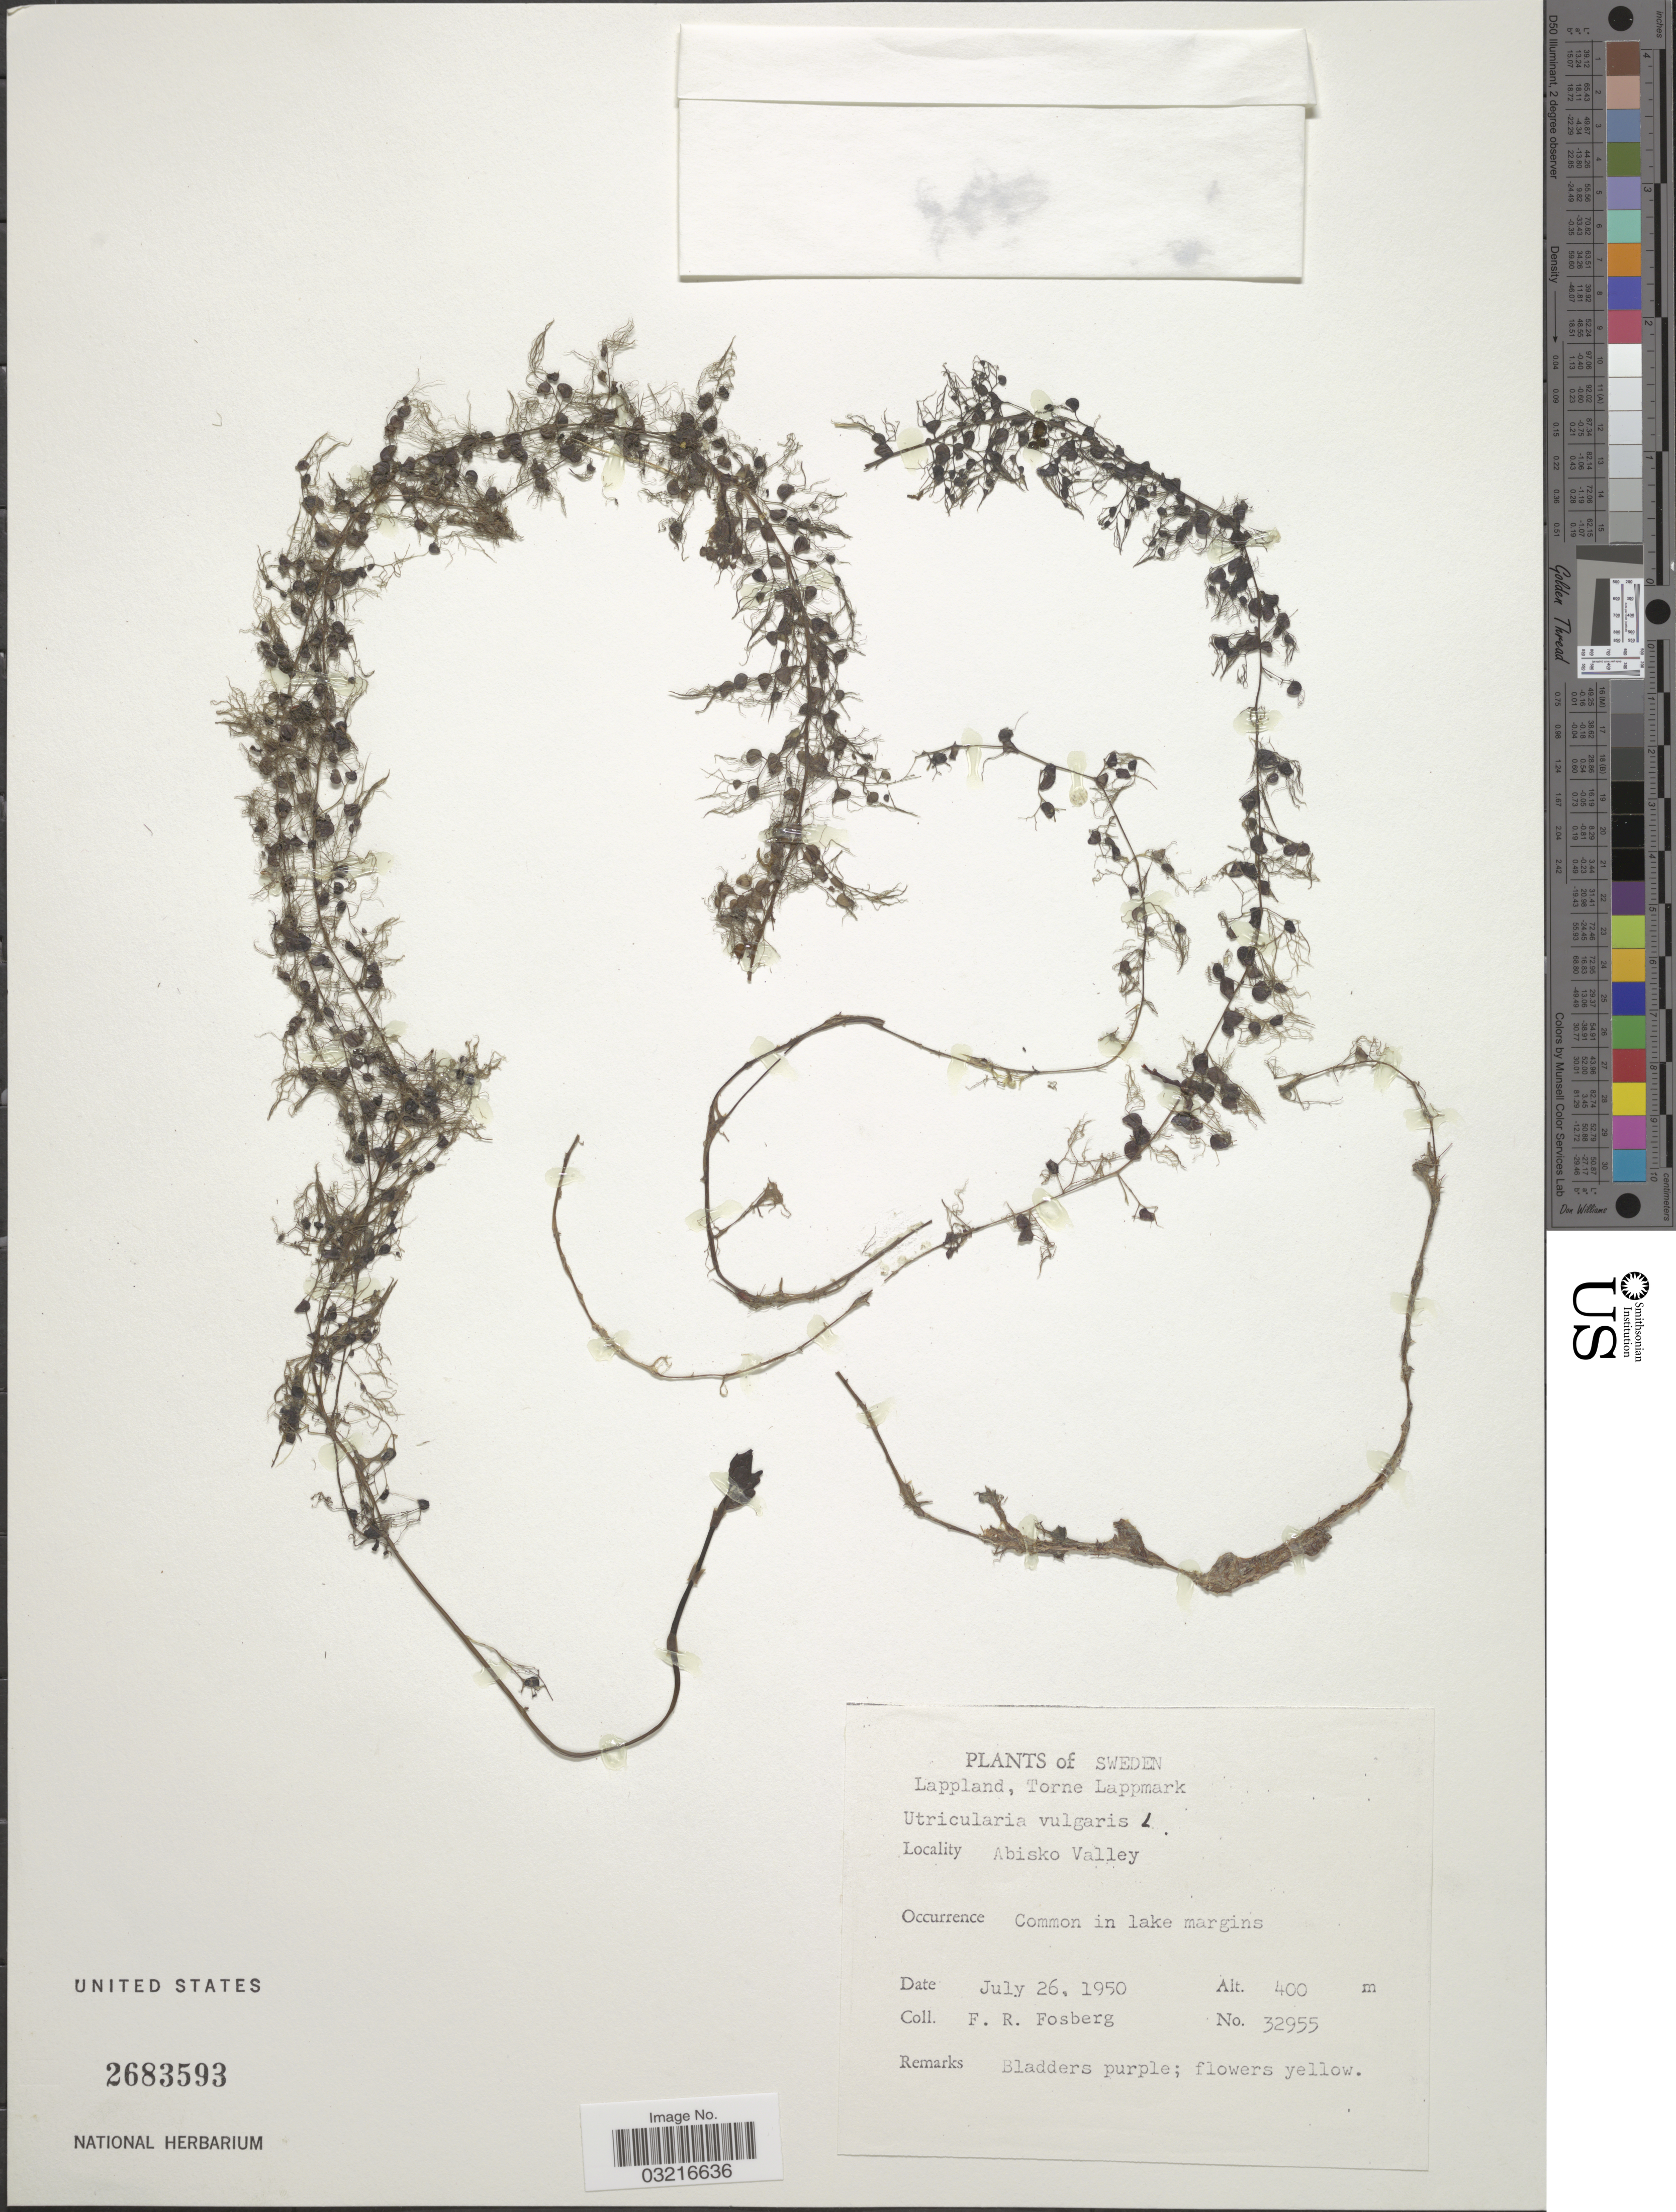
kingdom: Plantae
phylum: Tracheophyta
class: Magnoliopsida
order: Lamiales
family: Lentibulariaceae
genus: Utricularia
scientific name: Utricularia vulgaris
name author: L.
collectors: F. R. Fosberg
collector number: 32955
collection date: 1950-07-26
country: Sweden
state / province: Norrbotten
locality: Lappland, Torne Lappmark, Abisko Valley.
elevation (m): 400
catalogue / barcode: US 2683593